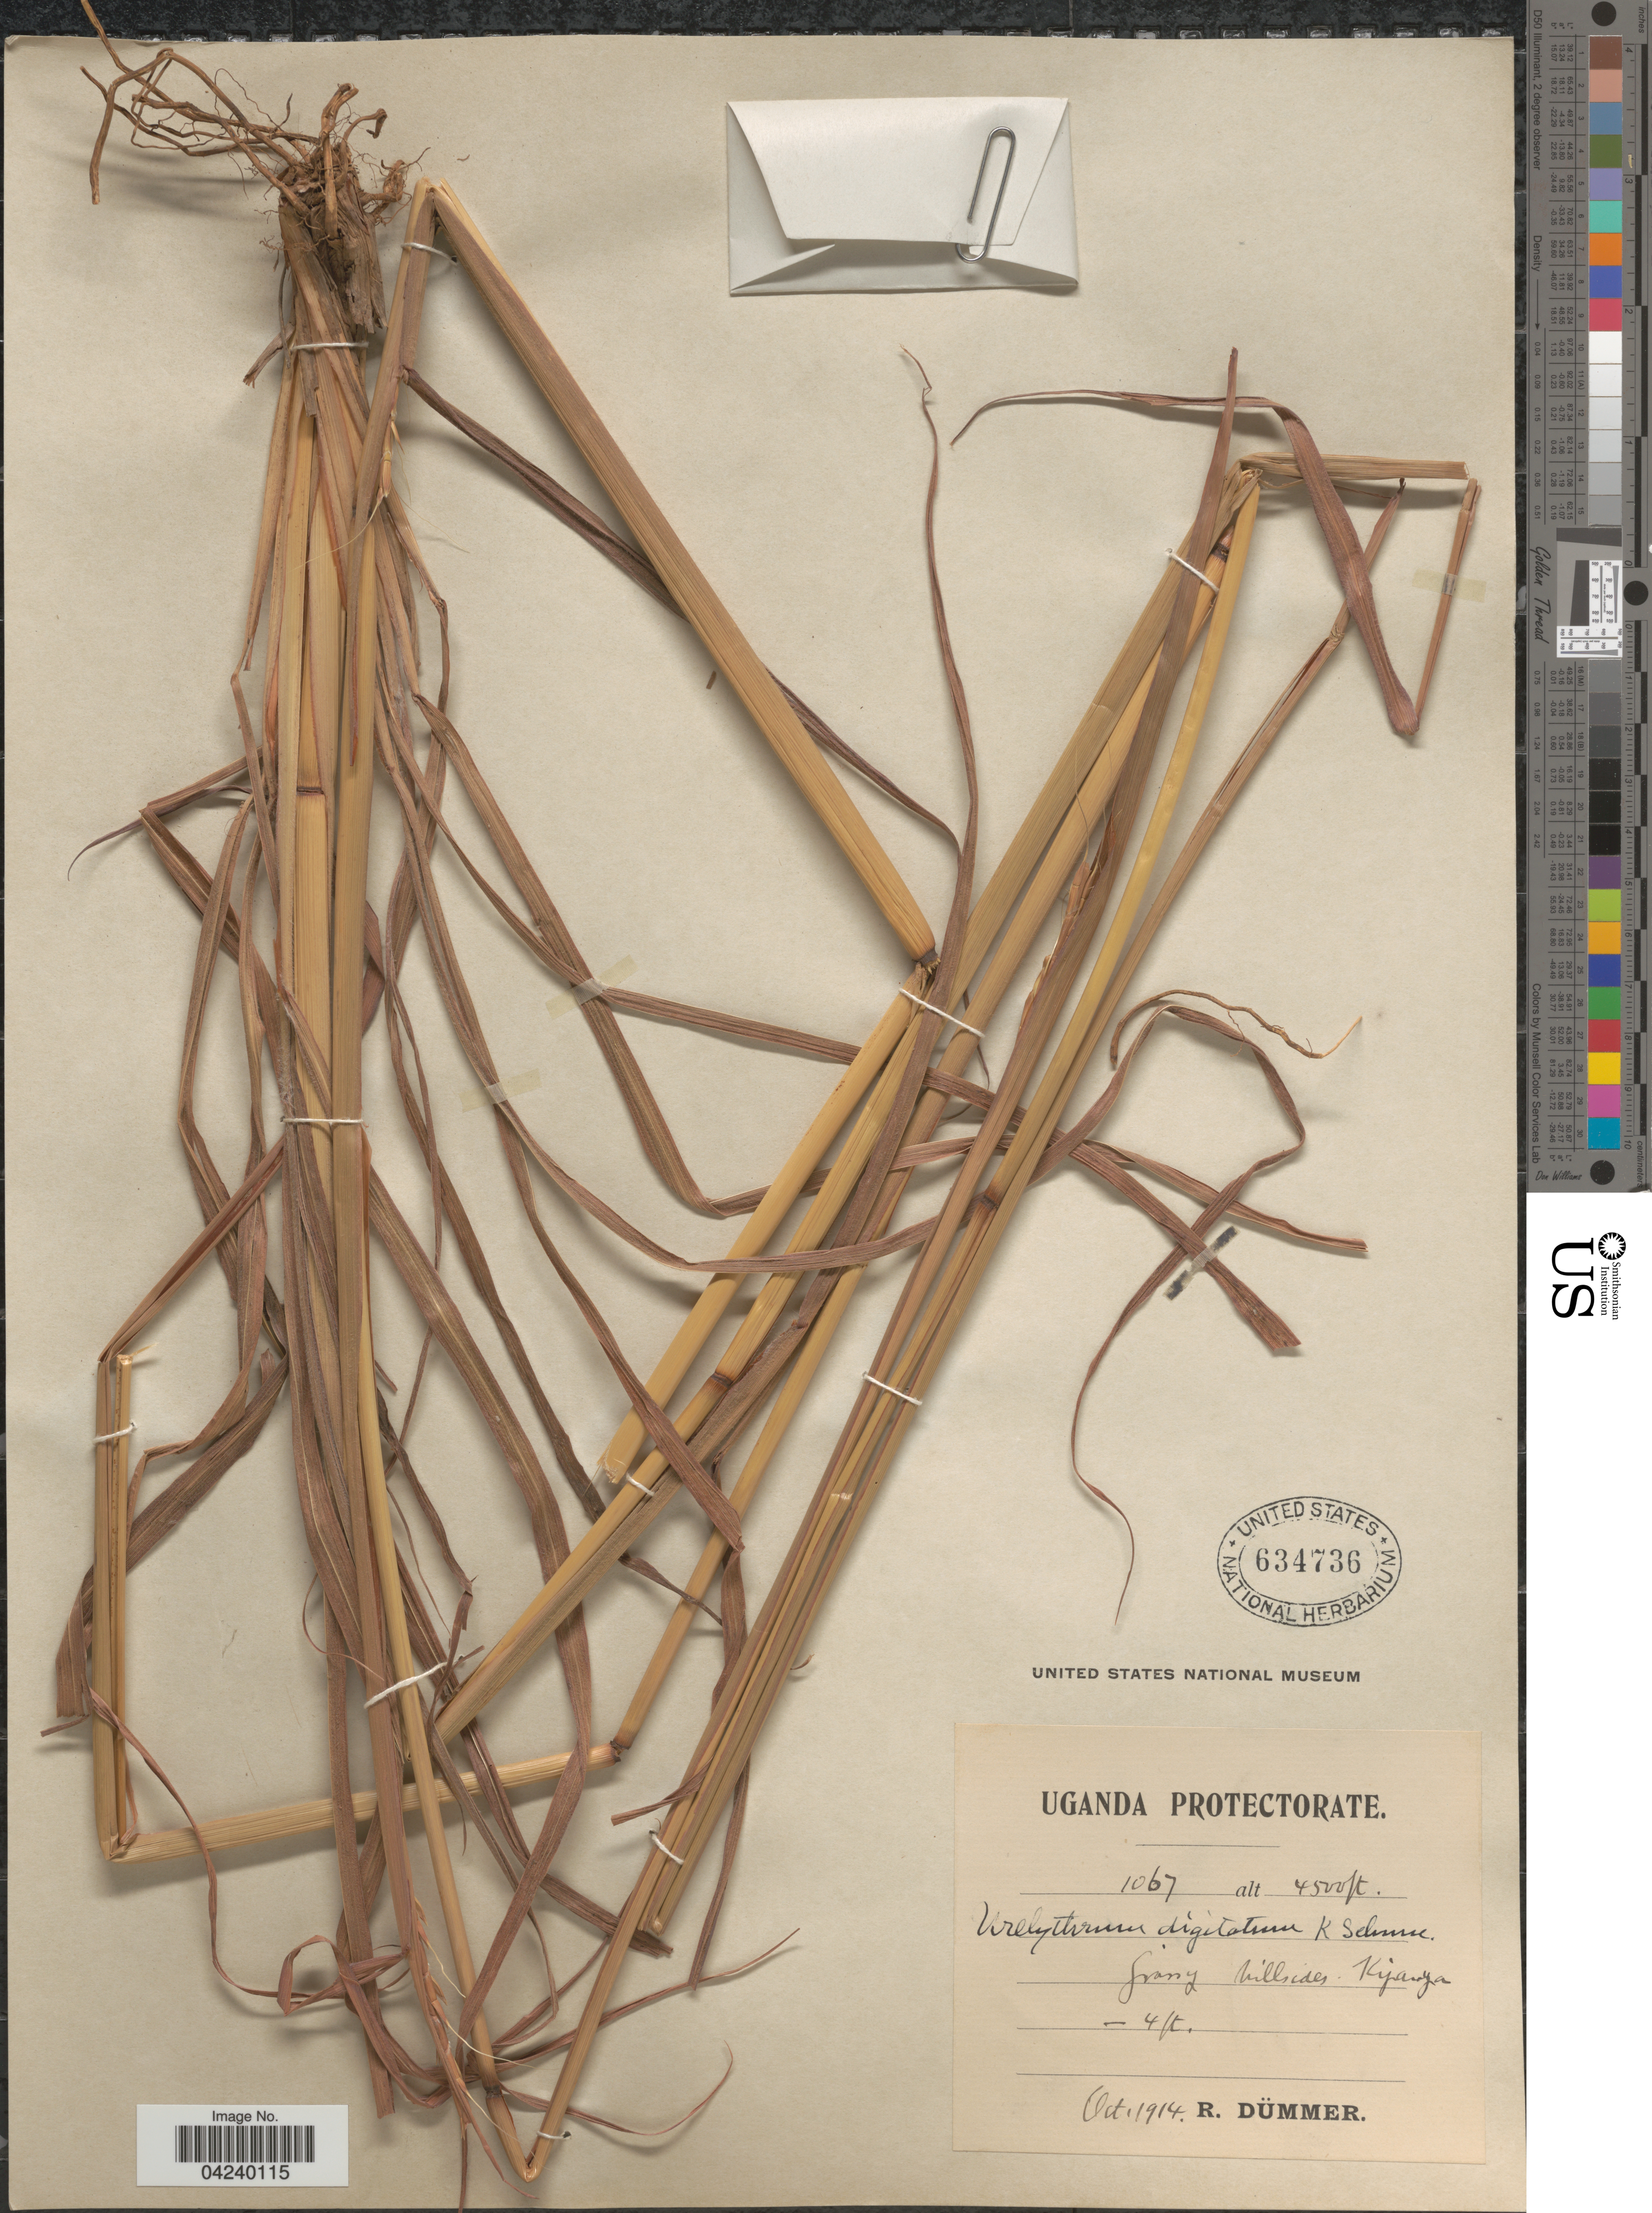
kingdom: Plantae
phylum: Tracheophyta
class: Liliopsida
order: Poales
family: Poaceae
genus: Urelytrum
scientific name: Urelytrum digitatum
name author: K. Schum.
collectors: R. A. Dümmer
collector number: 1067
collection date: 1914-10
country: Uganda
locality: Uganda Protectorate. Kyanya.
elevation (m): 1372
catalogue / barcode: US 634736